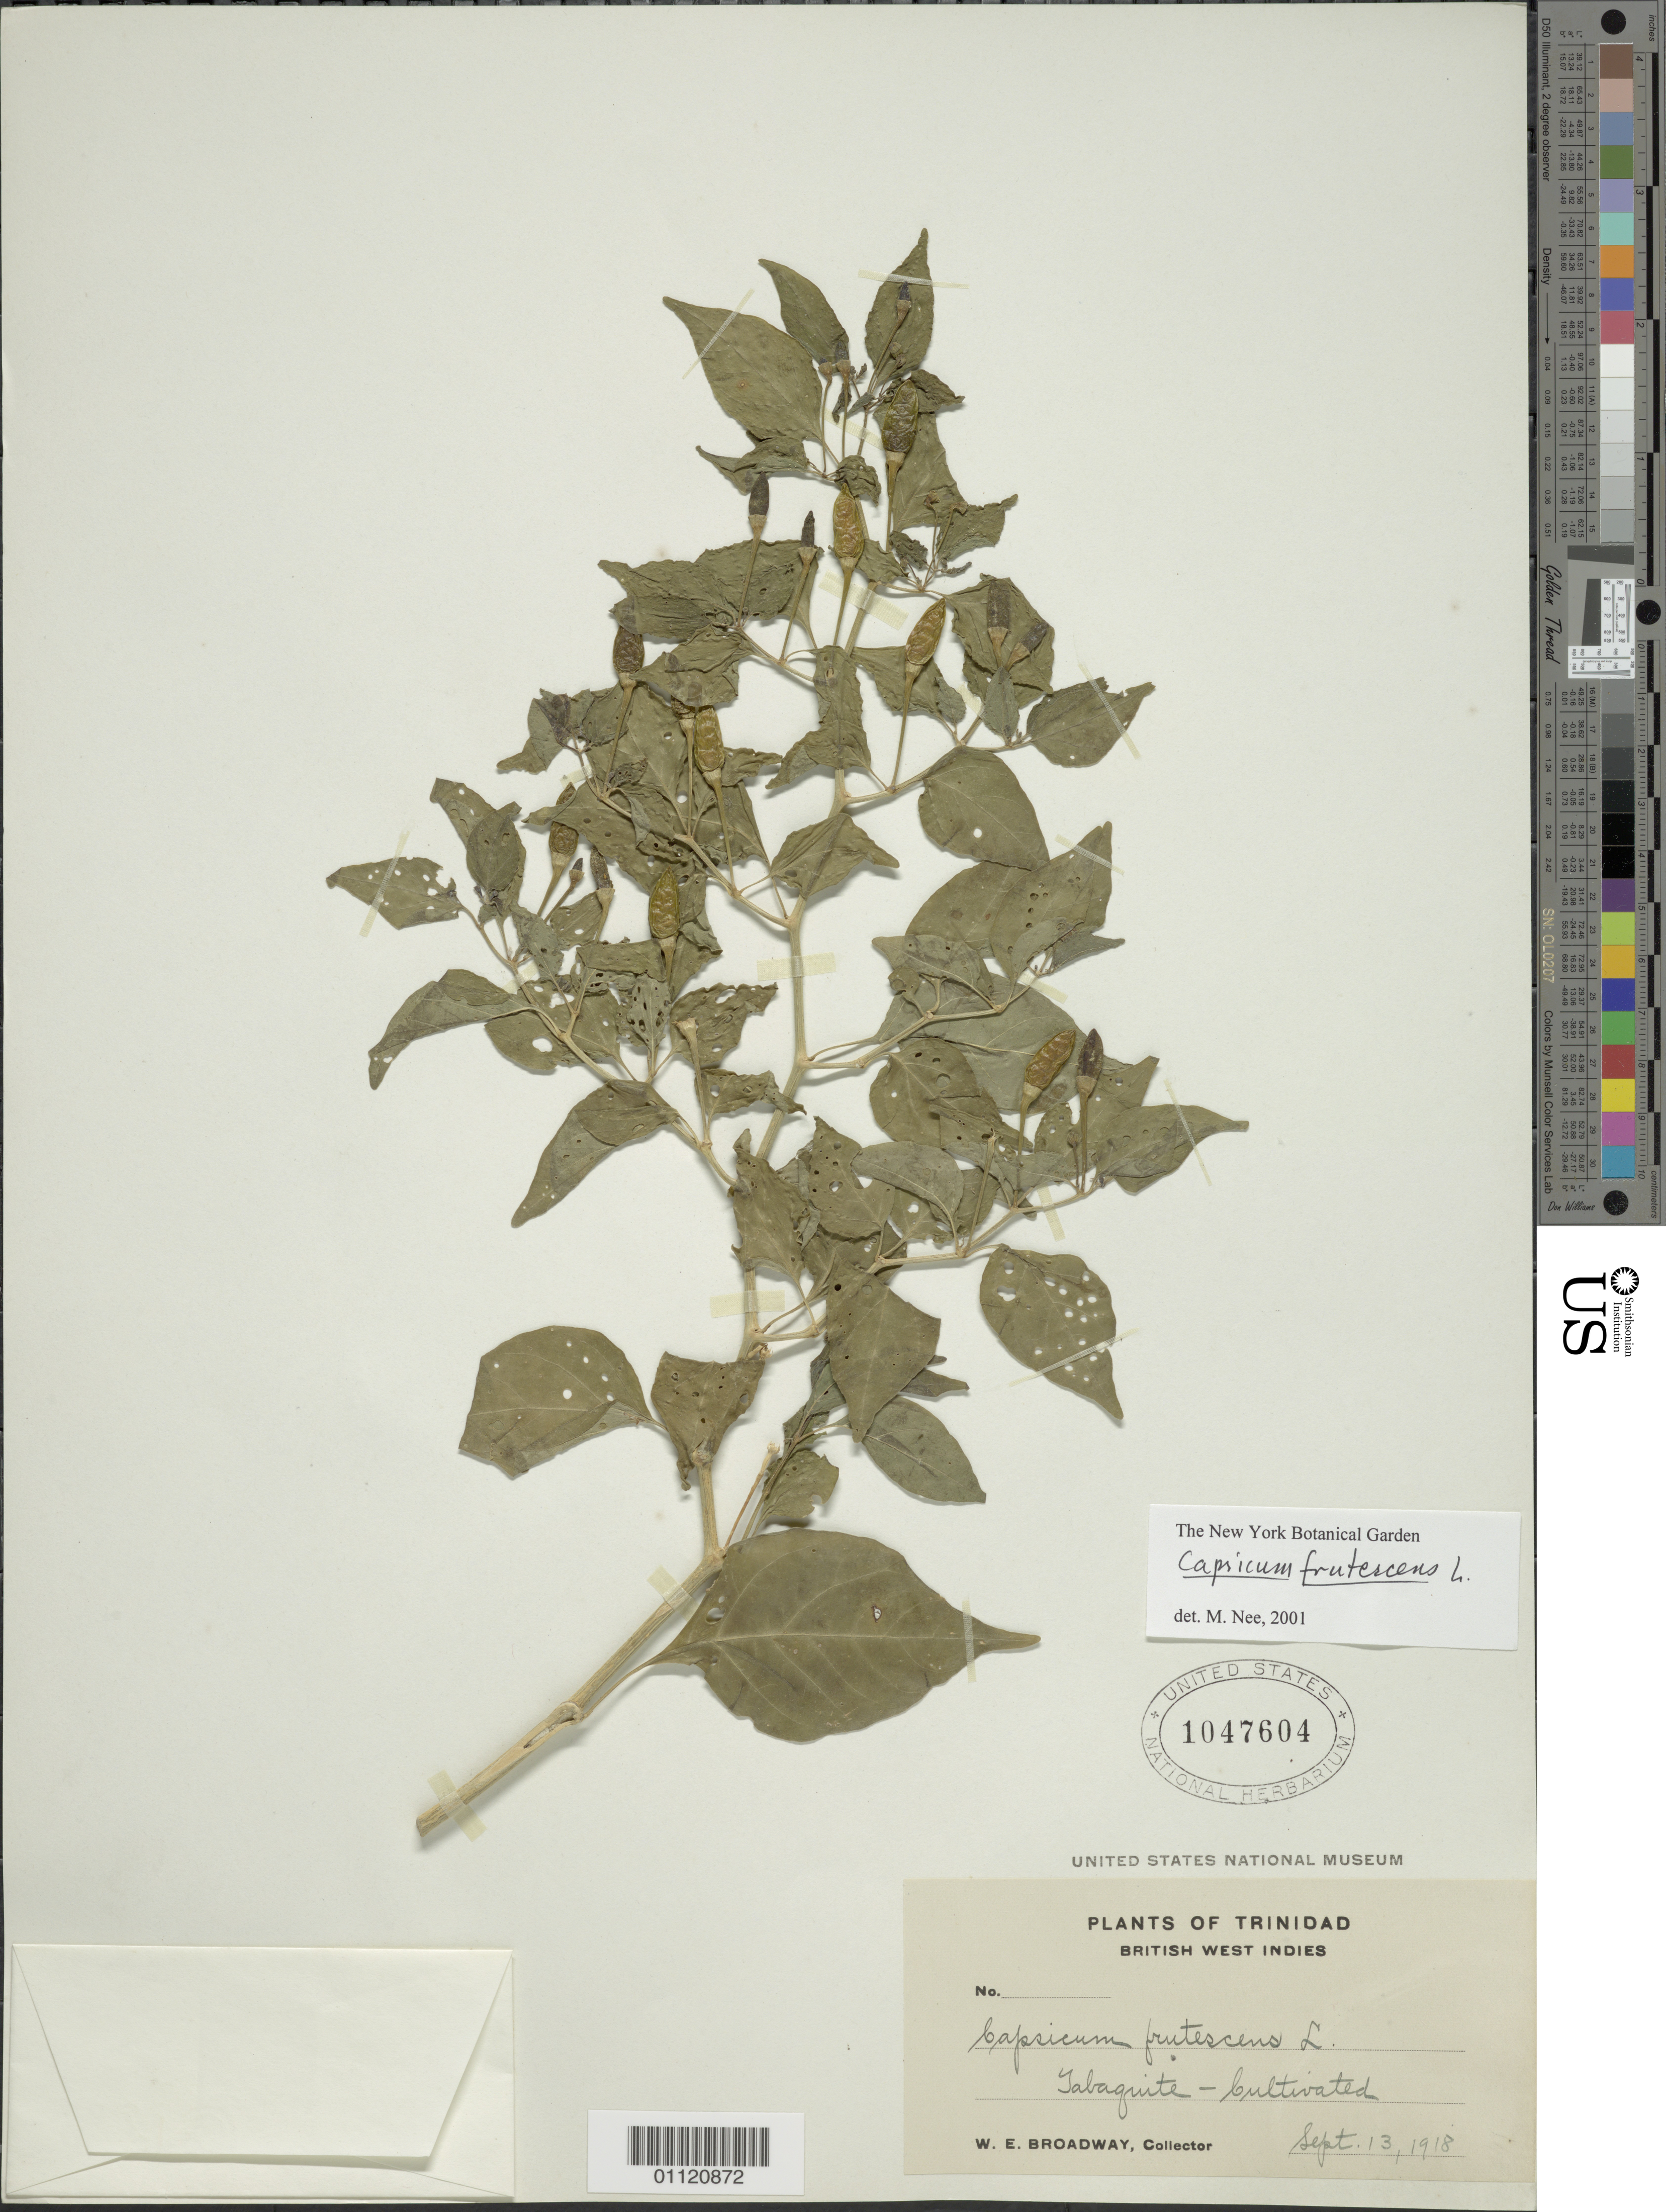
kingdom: Plantae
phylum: Tracheophyta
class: Magnoliopsida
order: Solanales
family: Solanaceae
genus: Capsicum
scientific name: Capsicum frutescens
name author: L.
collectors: W. E. Broadway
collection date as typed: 13 Sep 1918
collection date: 1918-09-13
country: Trinidad and Tobago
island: Trinidad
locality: Tabaquite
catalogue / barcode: US 1047604